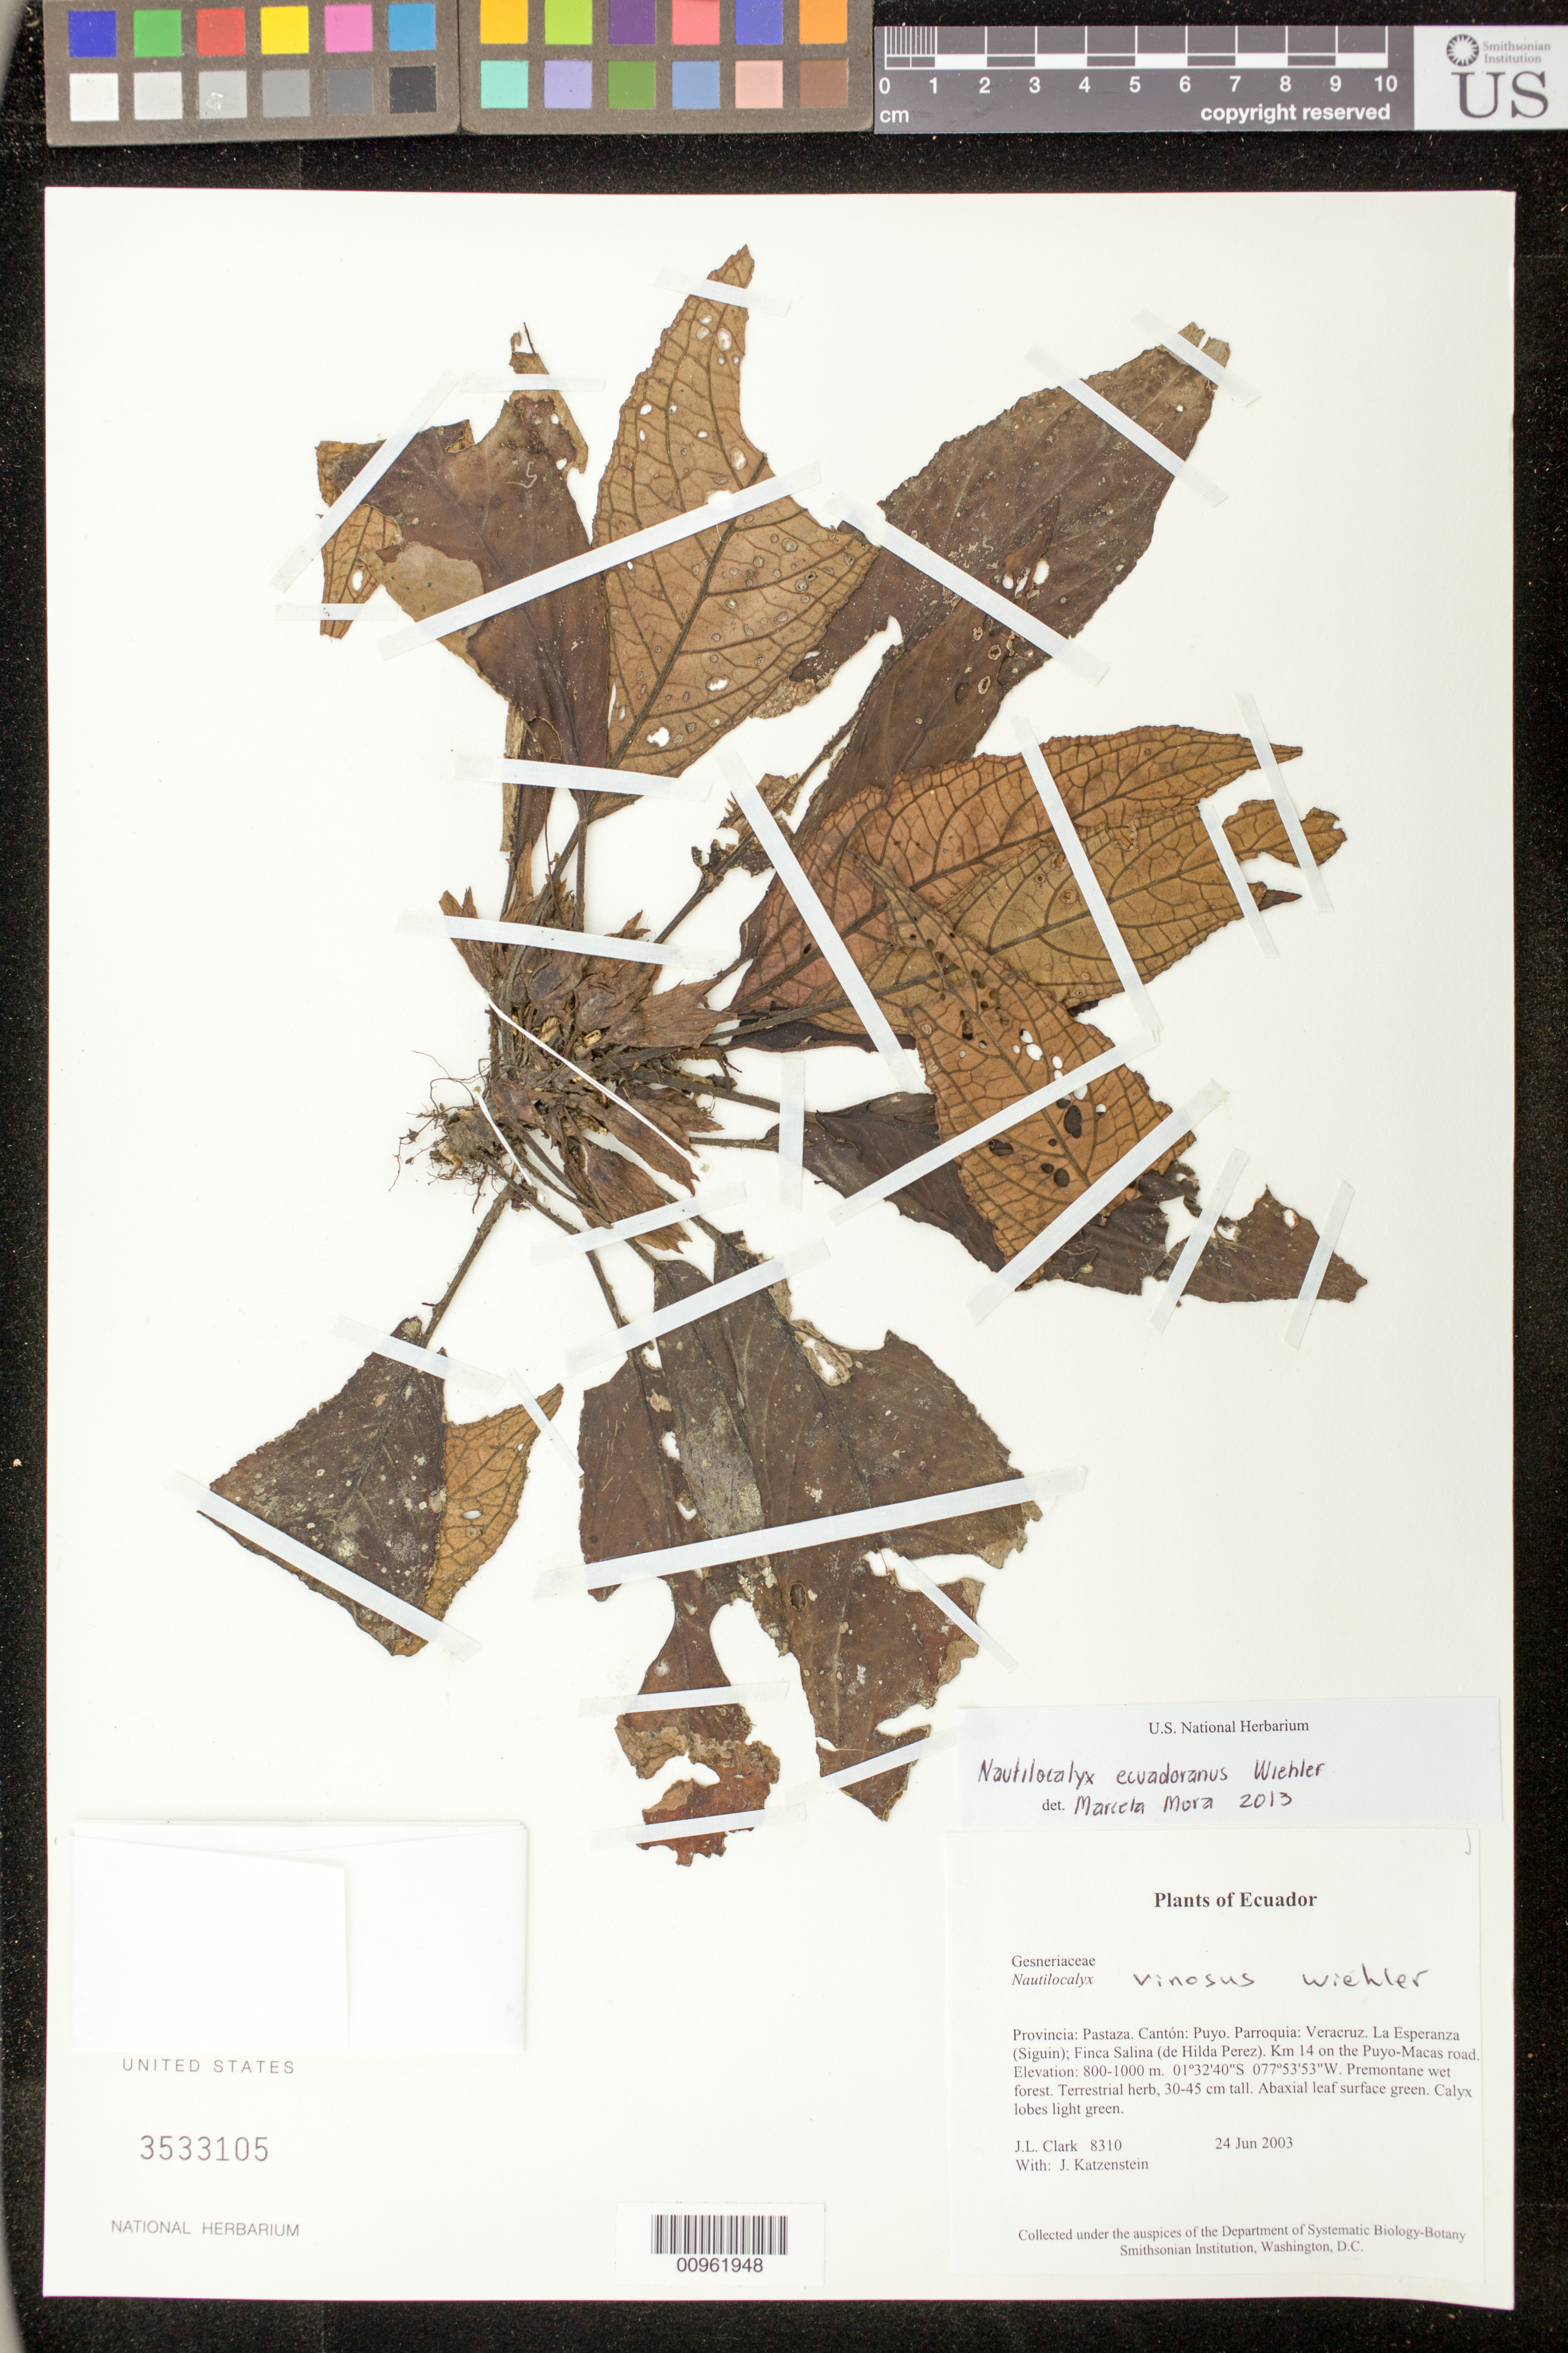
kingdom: Plantae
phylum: Tracheophyta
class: Magnoliopsida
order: Lamiales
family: Gesneriaceae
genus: Nautilocalyx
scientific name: Nautilocalyx ecuadoranus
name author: Wiehler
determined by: Mora, M. Marcela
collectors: J. L. Clark & J. Katzenstein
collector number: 8310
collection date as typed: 24 Jun 2003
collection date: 2003-06-24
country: Ecuador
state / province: Pastaza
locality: Puyo. Parroquia: Veracruz. La Esperanza (Siguin); Finca Salina (de Hilda Perez). Km 14 on the Puyo-Macas road.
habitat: Premontane wet forest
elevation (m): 800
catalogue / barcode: US 3533105